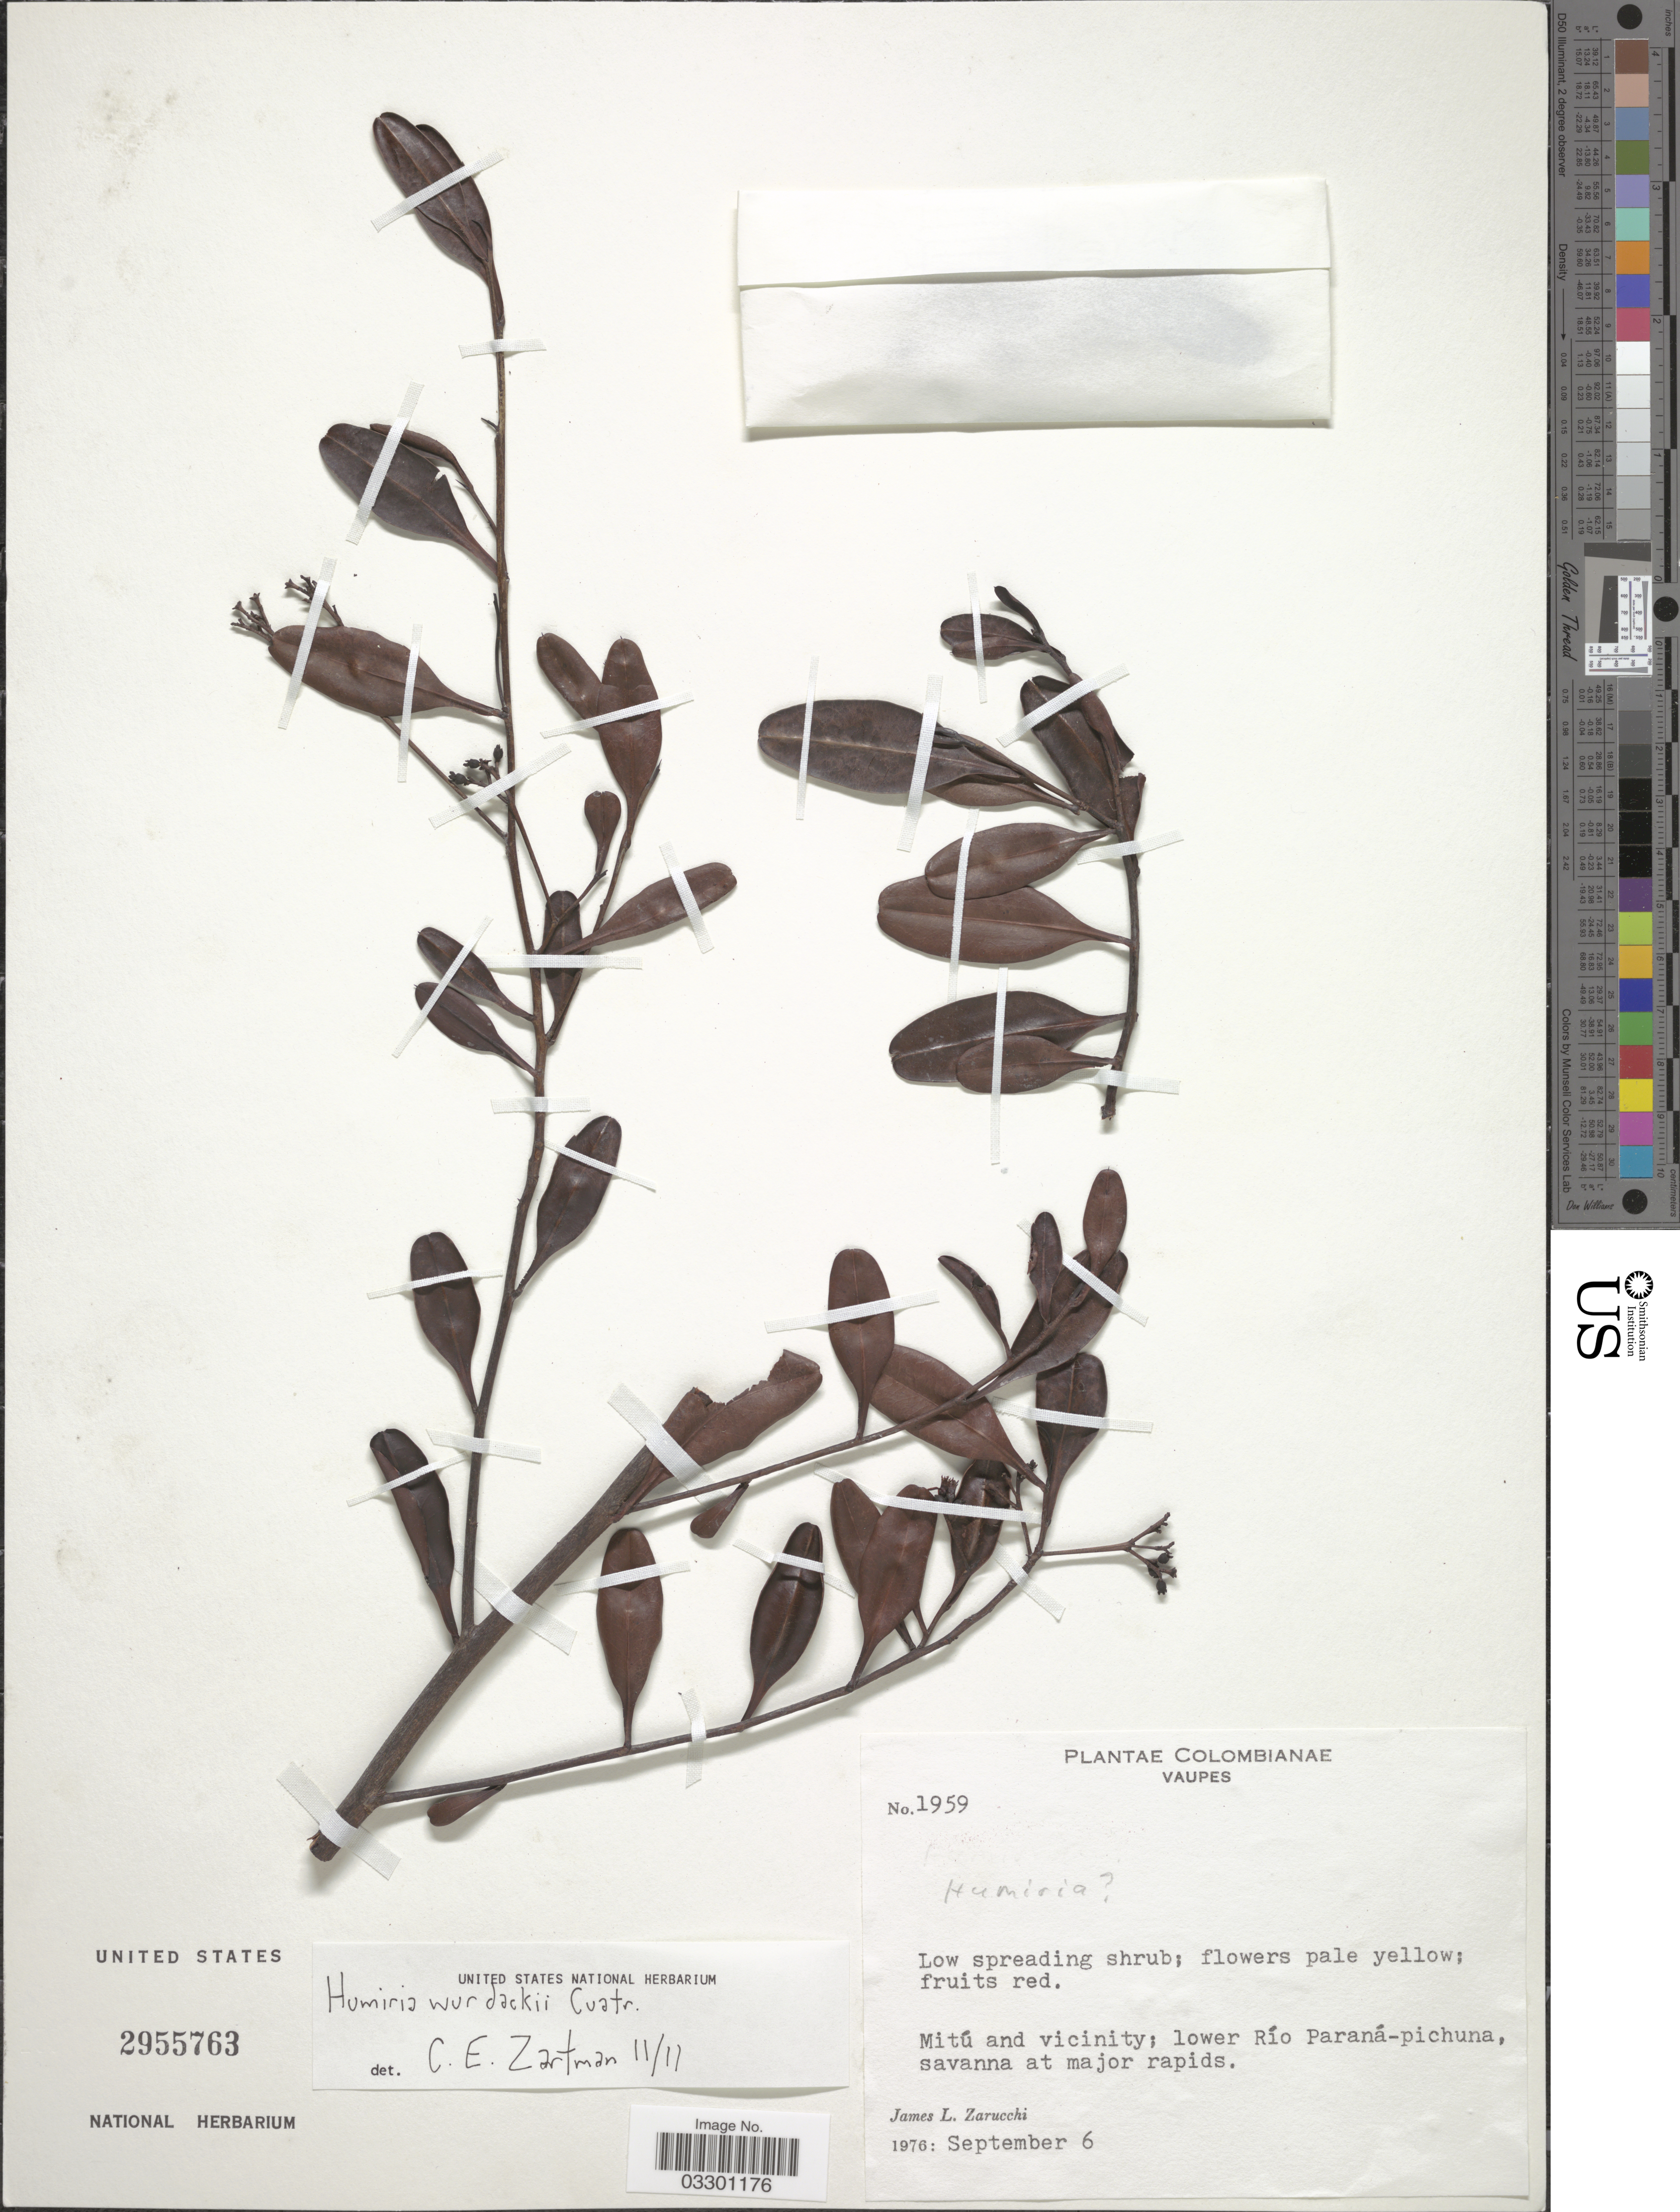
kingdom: Plantae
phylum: Tracheophyta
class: Magnoliopsida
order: Malpighiales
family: Humiriaceae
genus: Humiria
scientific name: Humiria wurdackii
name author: Cuatrec.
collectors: J. L. Zarucchi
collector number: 1959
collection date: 1976-09-06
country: Colombia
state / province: Vaupés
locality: Mitú and vicinity; lower Río Paraná-pichuna, savanna at major rapids.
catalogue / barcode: US 2955763